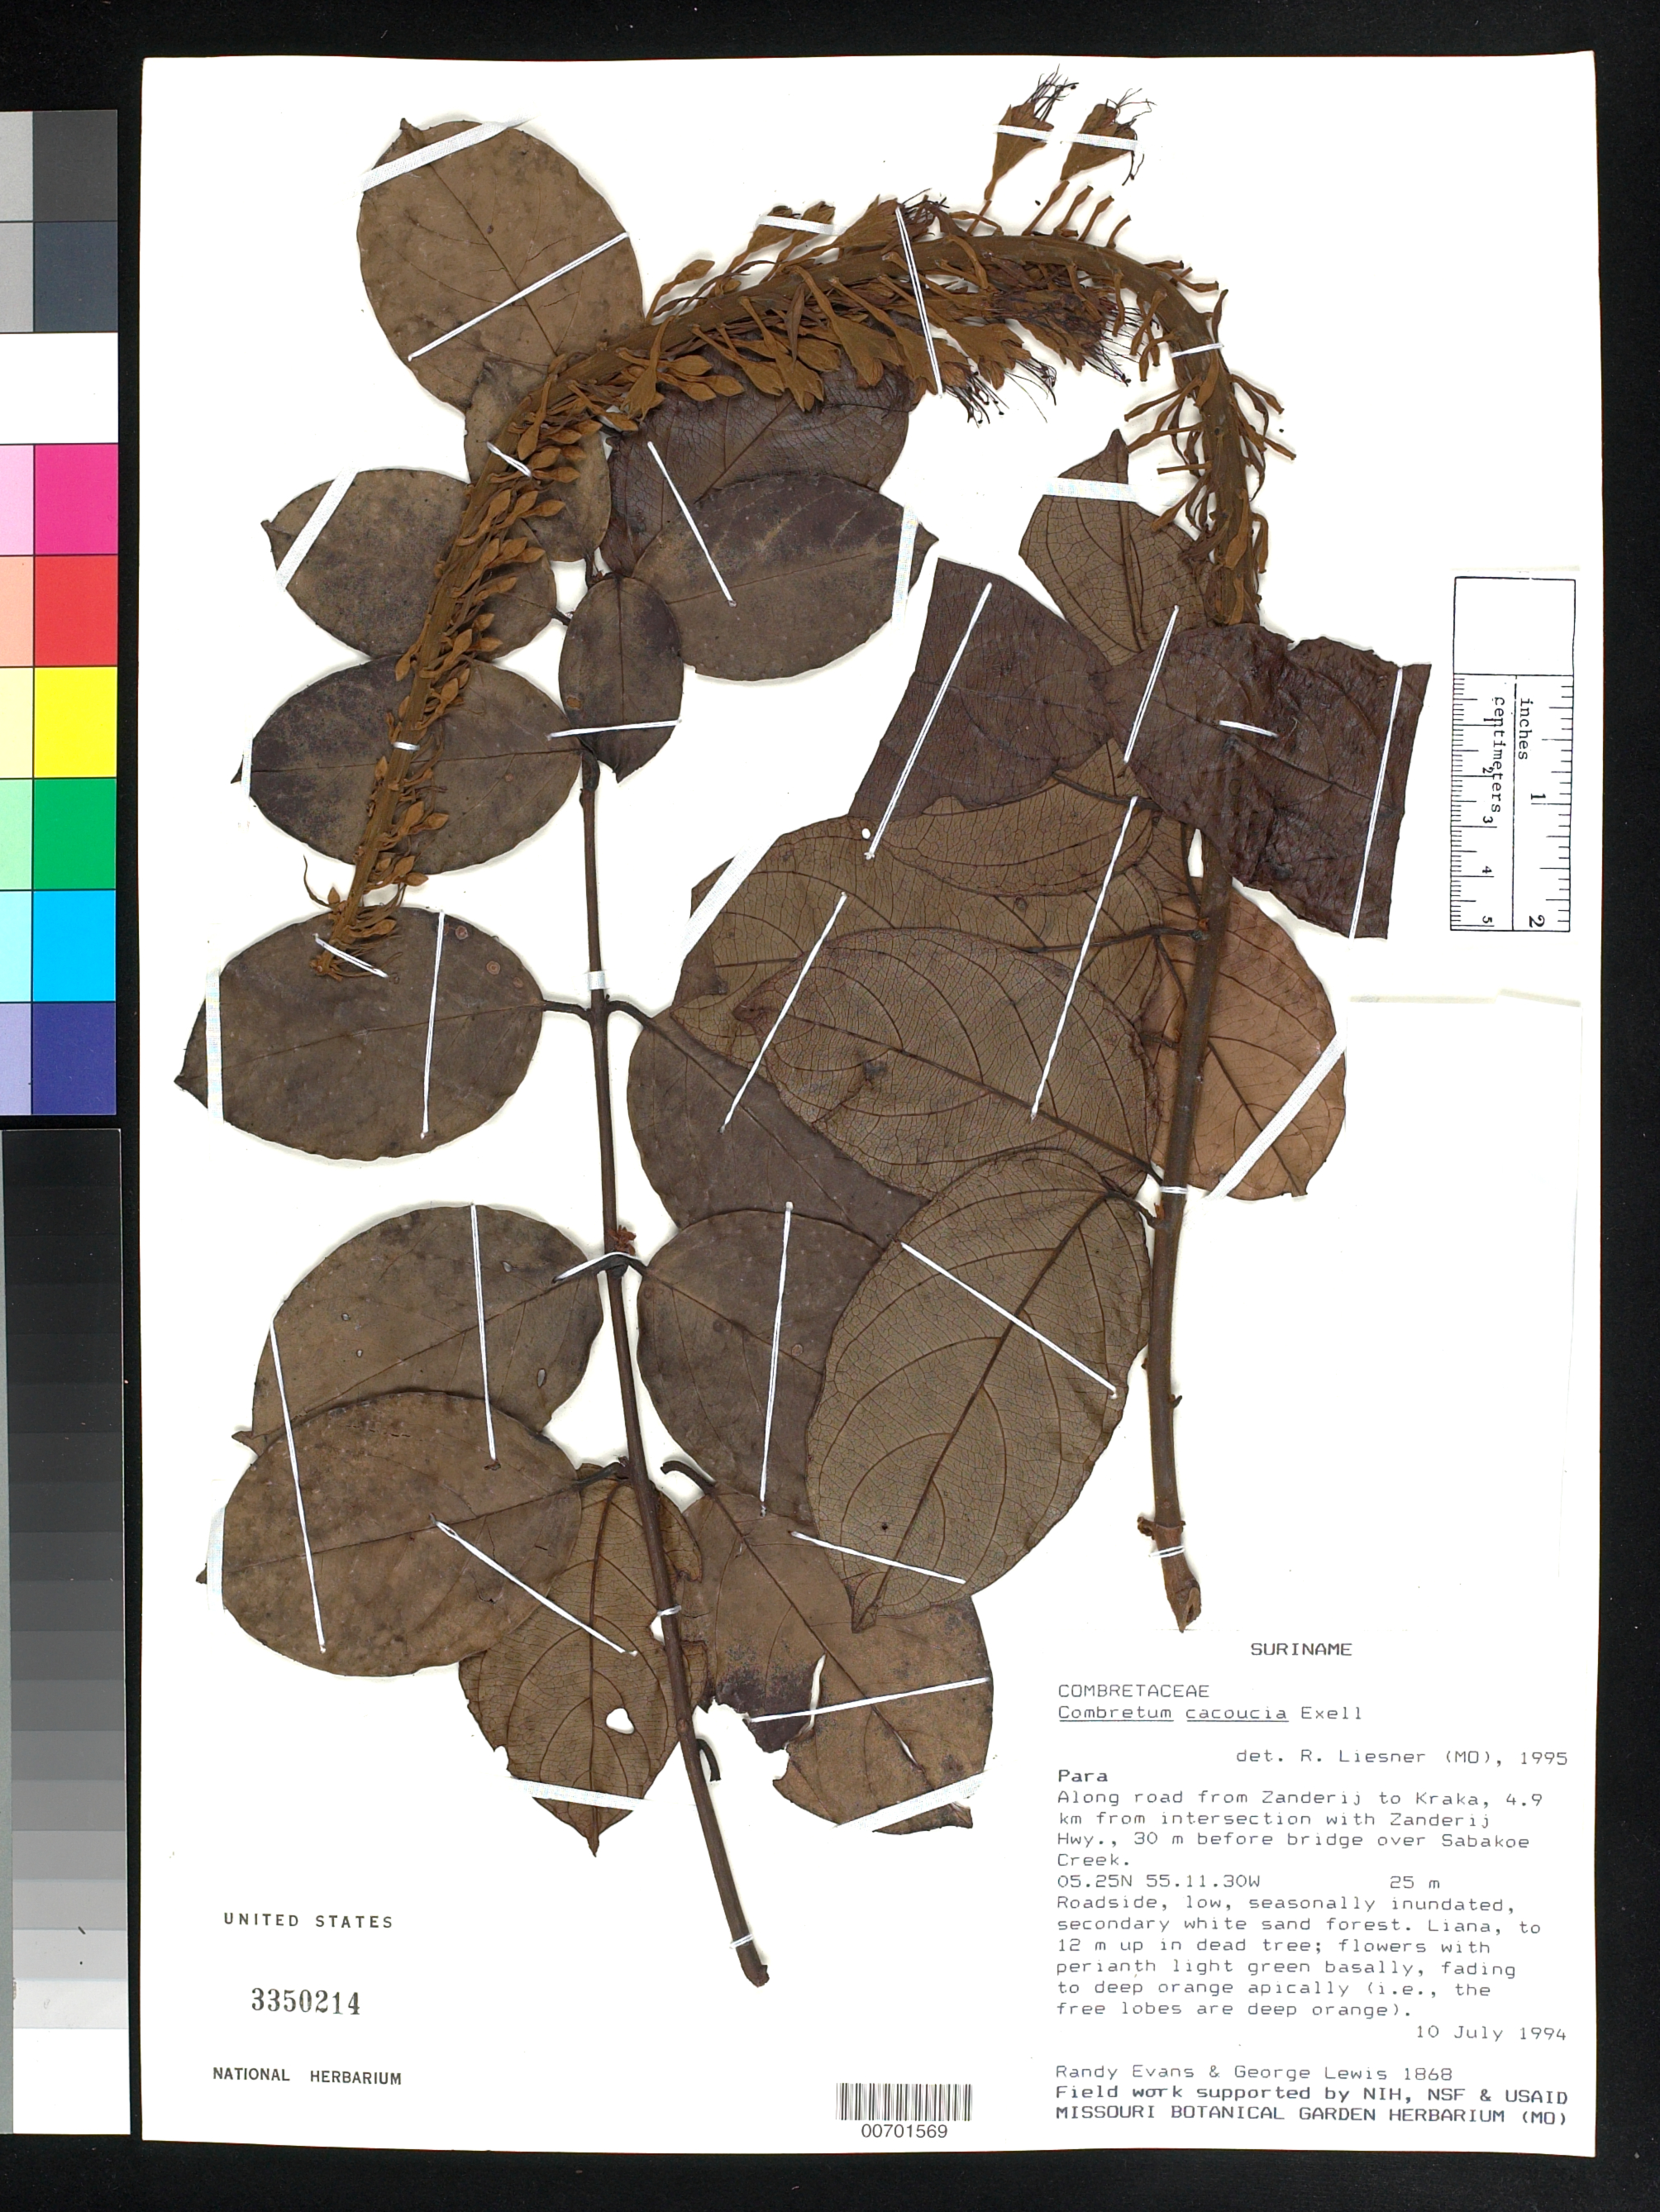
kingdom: Plantae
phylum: Tracheophyta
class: Magnoliopsida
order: Myrtales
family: Combretaceae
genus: Combretum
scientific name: Combretum cacoucia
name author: Exell ex Sandwith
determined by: Liesner, R. L.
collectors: R. Evans & G. Lewis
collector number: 1868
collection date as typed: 10-Jul-94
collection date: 1994-07-10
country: Suriname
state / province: Para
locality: Zanderij, road to Kraka, 4.9 km from intersection with Zanderij Hwy; 50 m. before bridge over Sabakos Creek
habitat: Roadside, low, seasonally inundated, secondary white sand forest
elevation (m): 25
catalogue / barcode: US 3350214